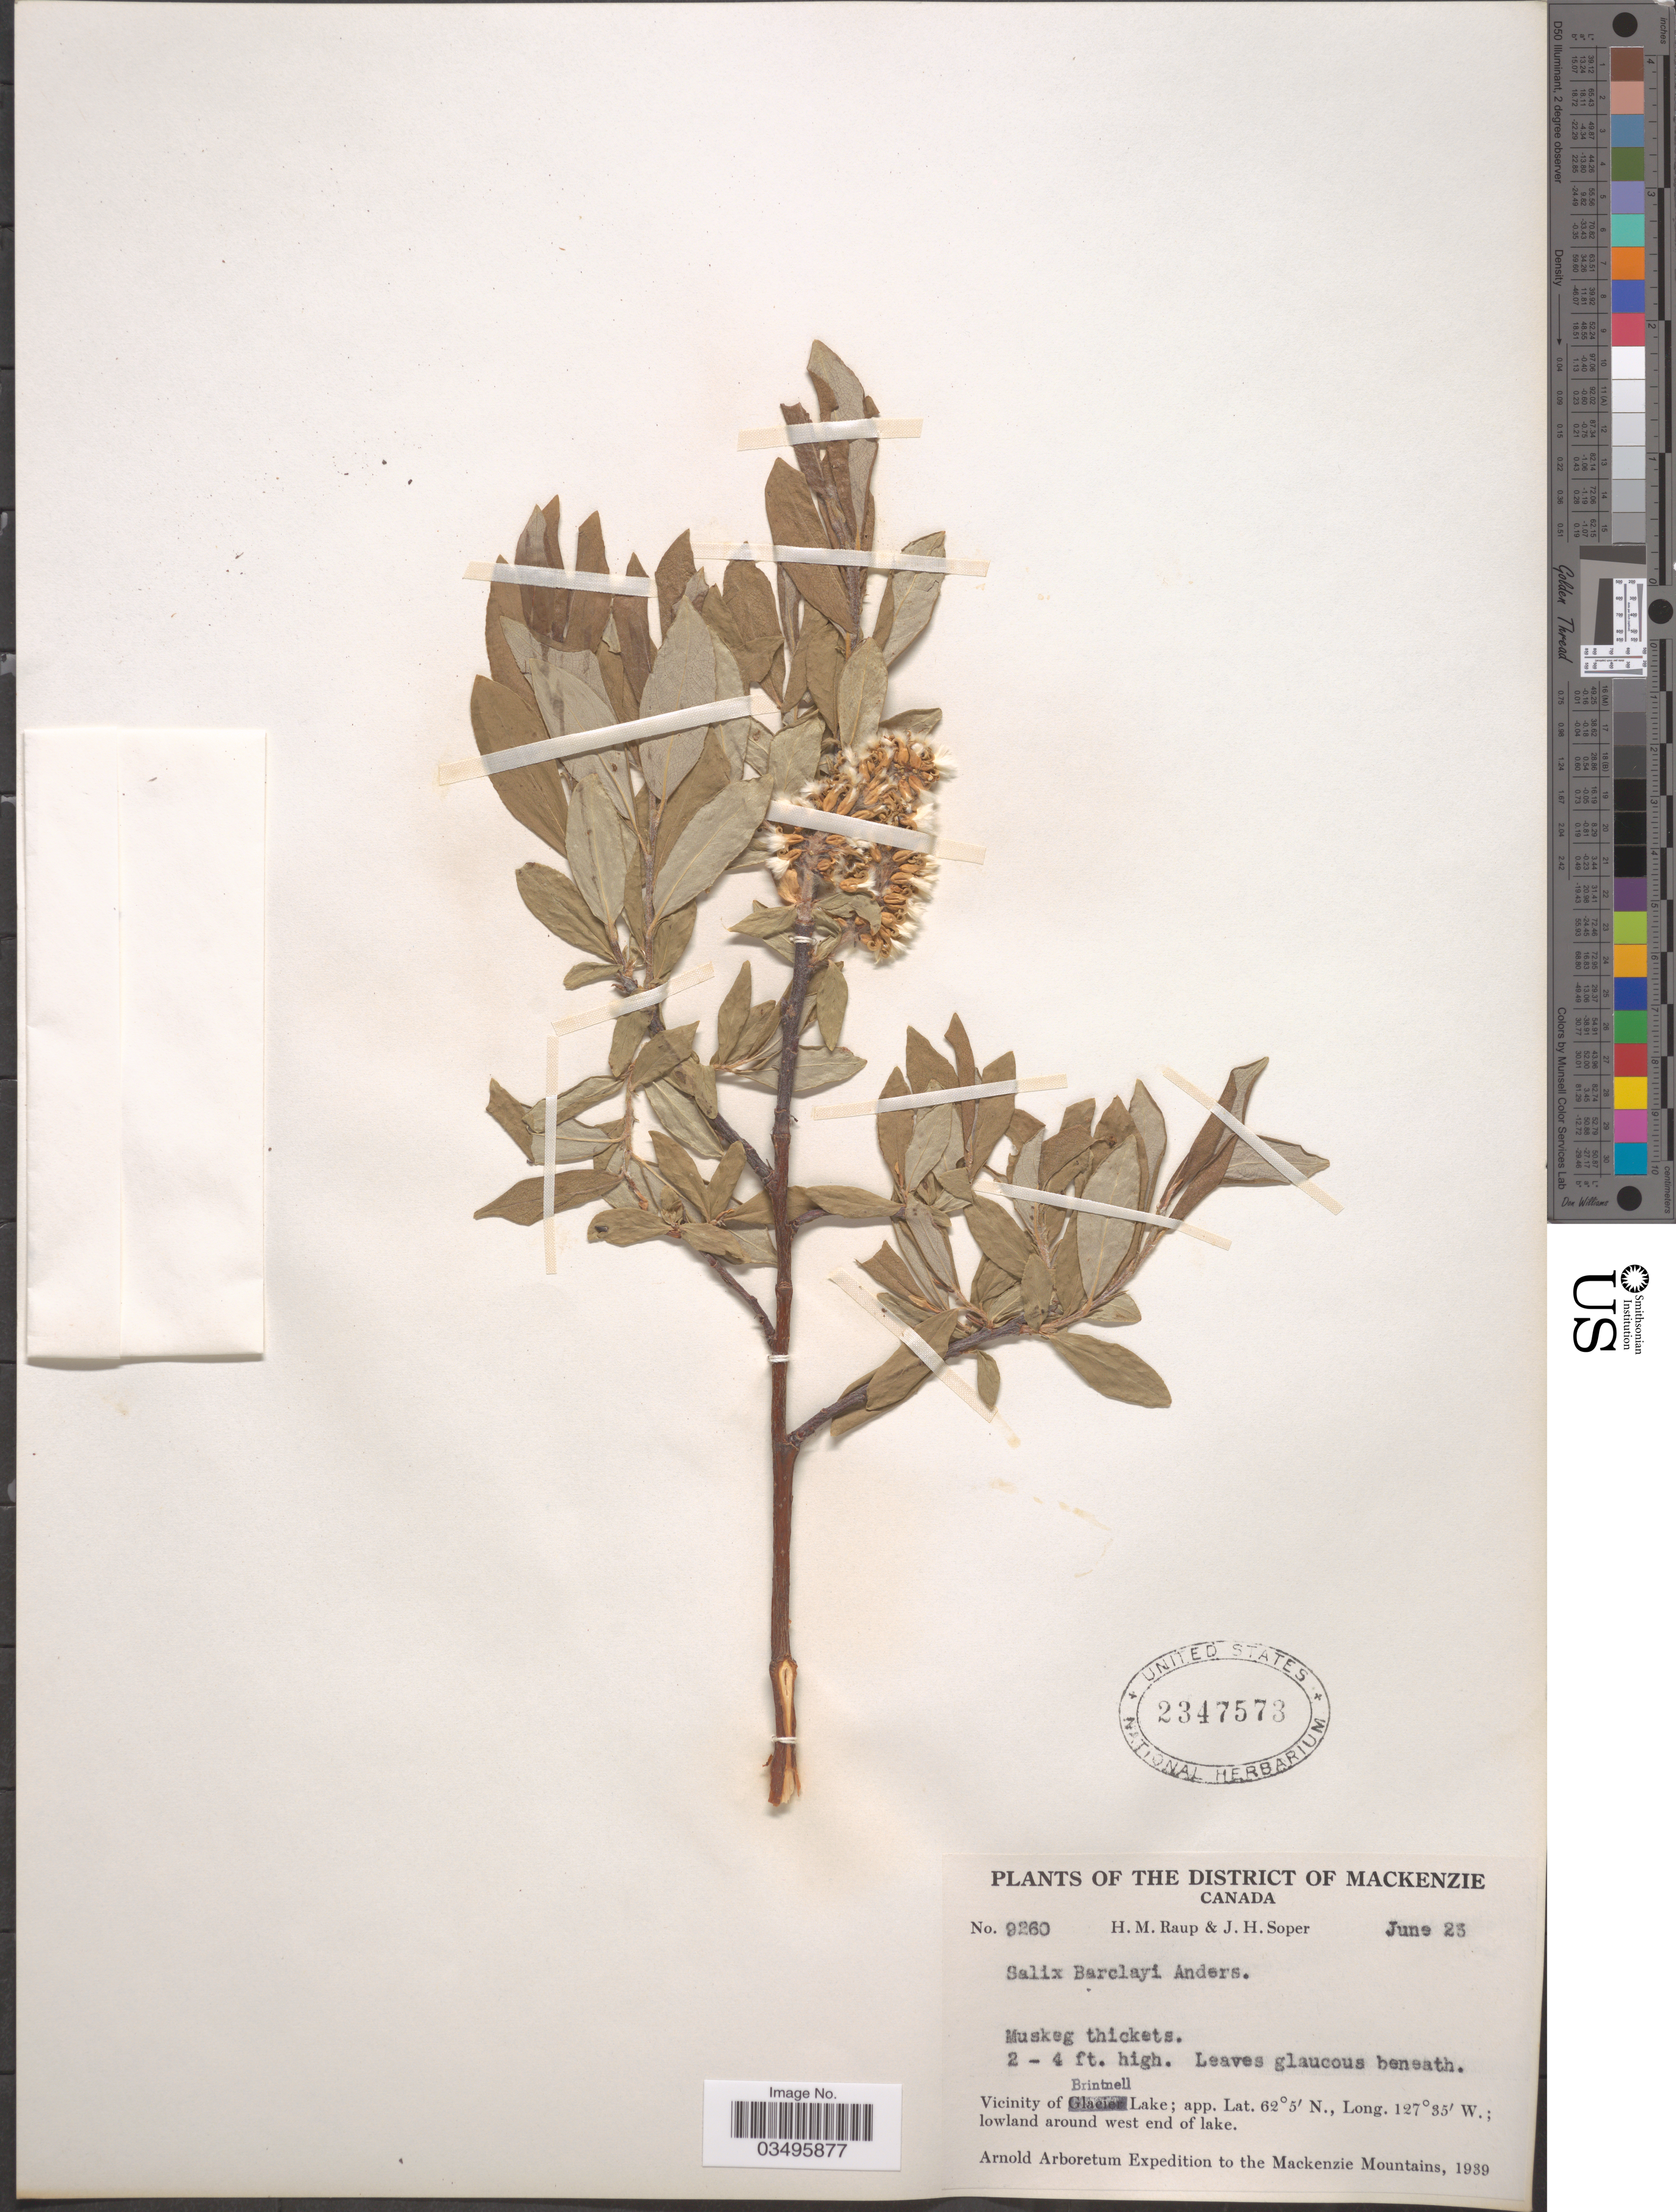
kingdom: Plantae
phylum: Tracheophyta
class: Magnoliopsida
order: Malpighiales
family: Salicaceae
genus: Salix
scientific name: Salix barclayi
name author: Andersson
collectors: H. Raup & J. H. Soper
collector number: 9260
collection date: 1939-06-23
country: Canada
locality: District of Mackenzie. Vicinity of Brintnell. Lowland around west end of lake. Mackenzie Mountains.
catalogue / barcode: US 2347573